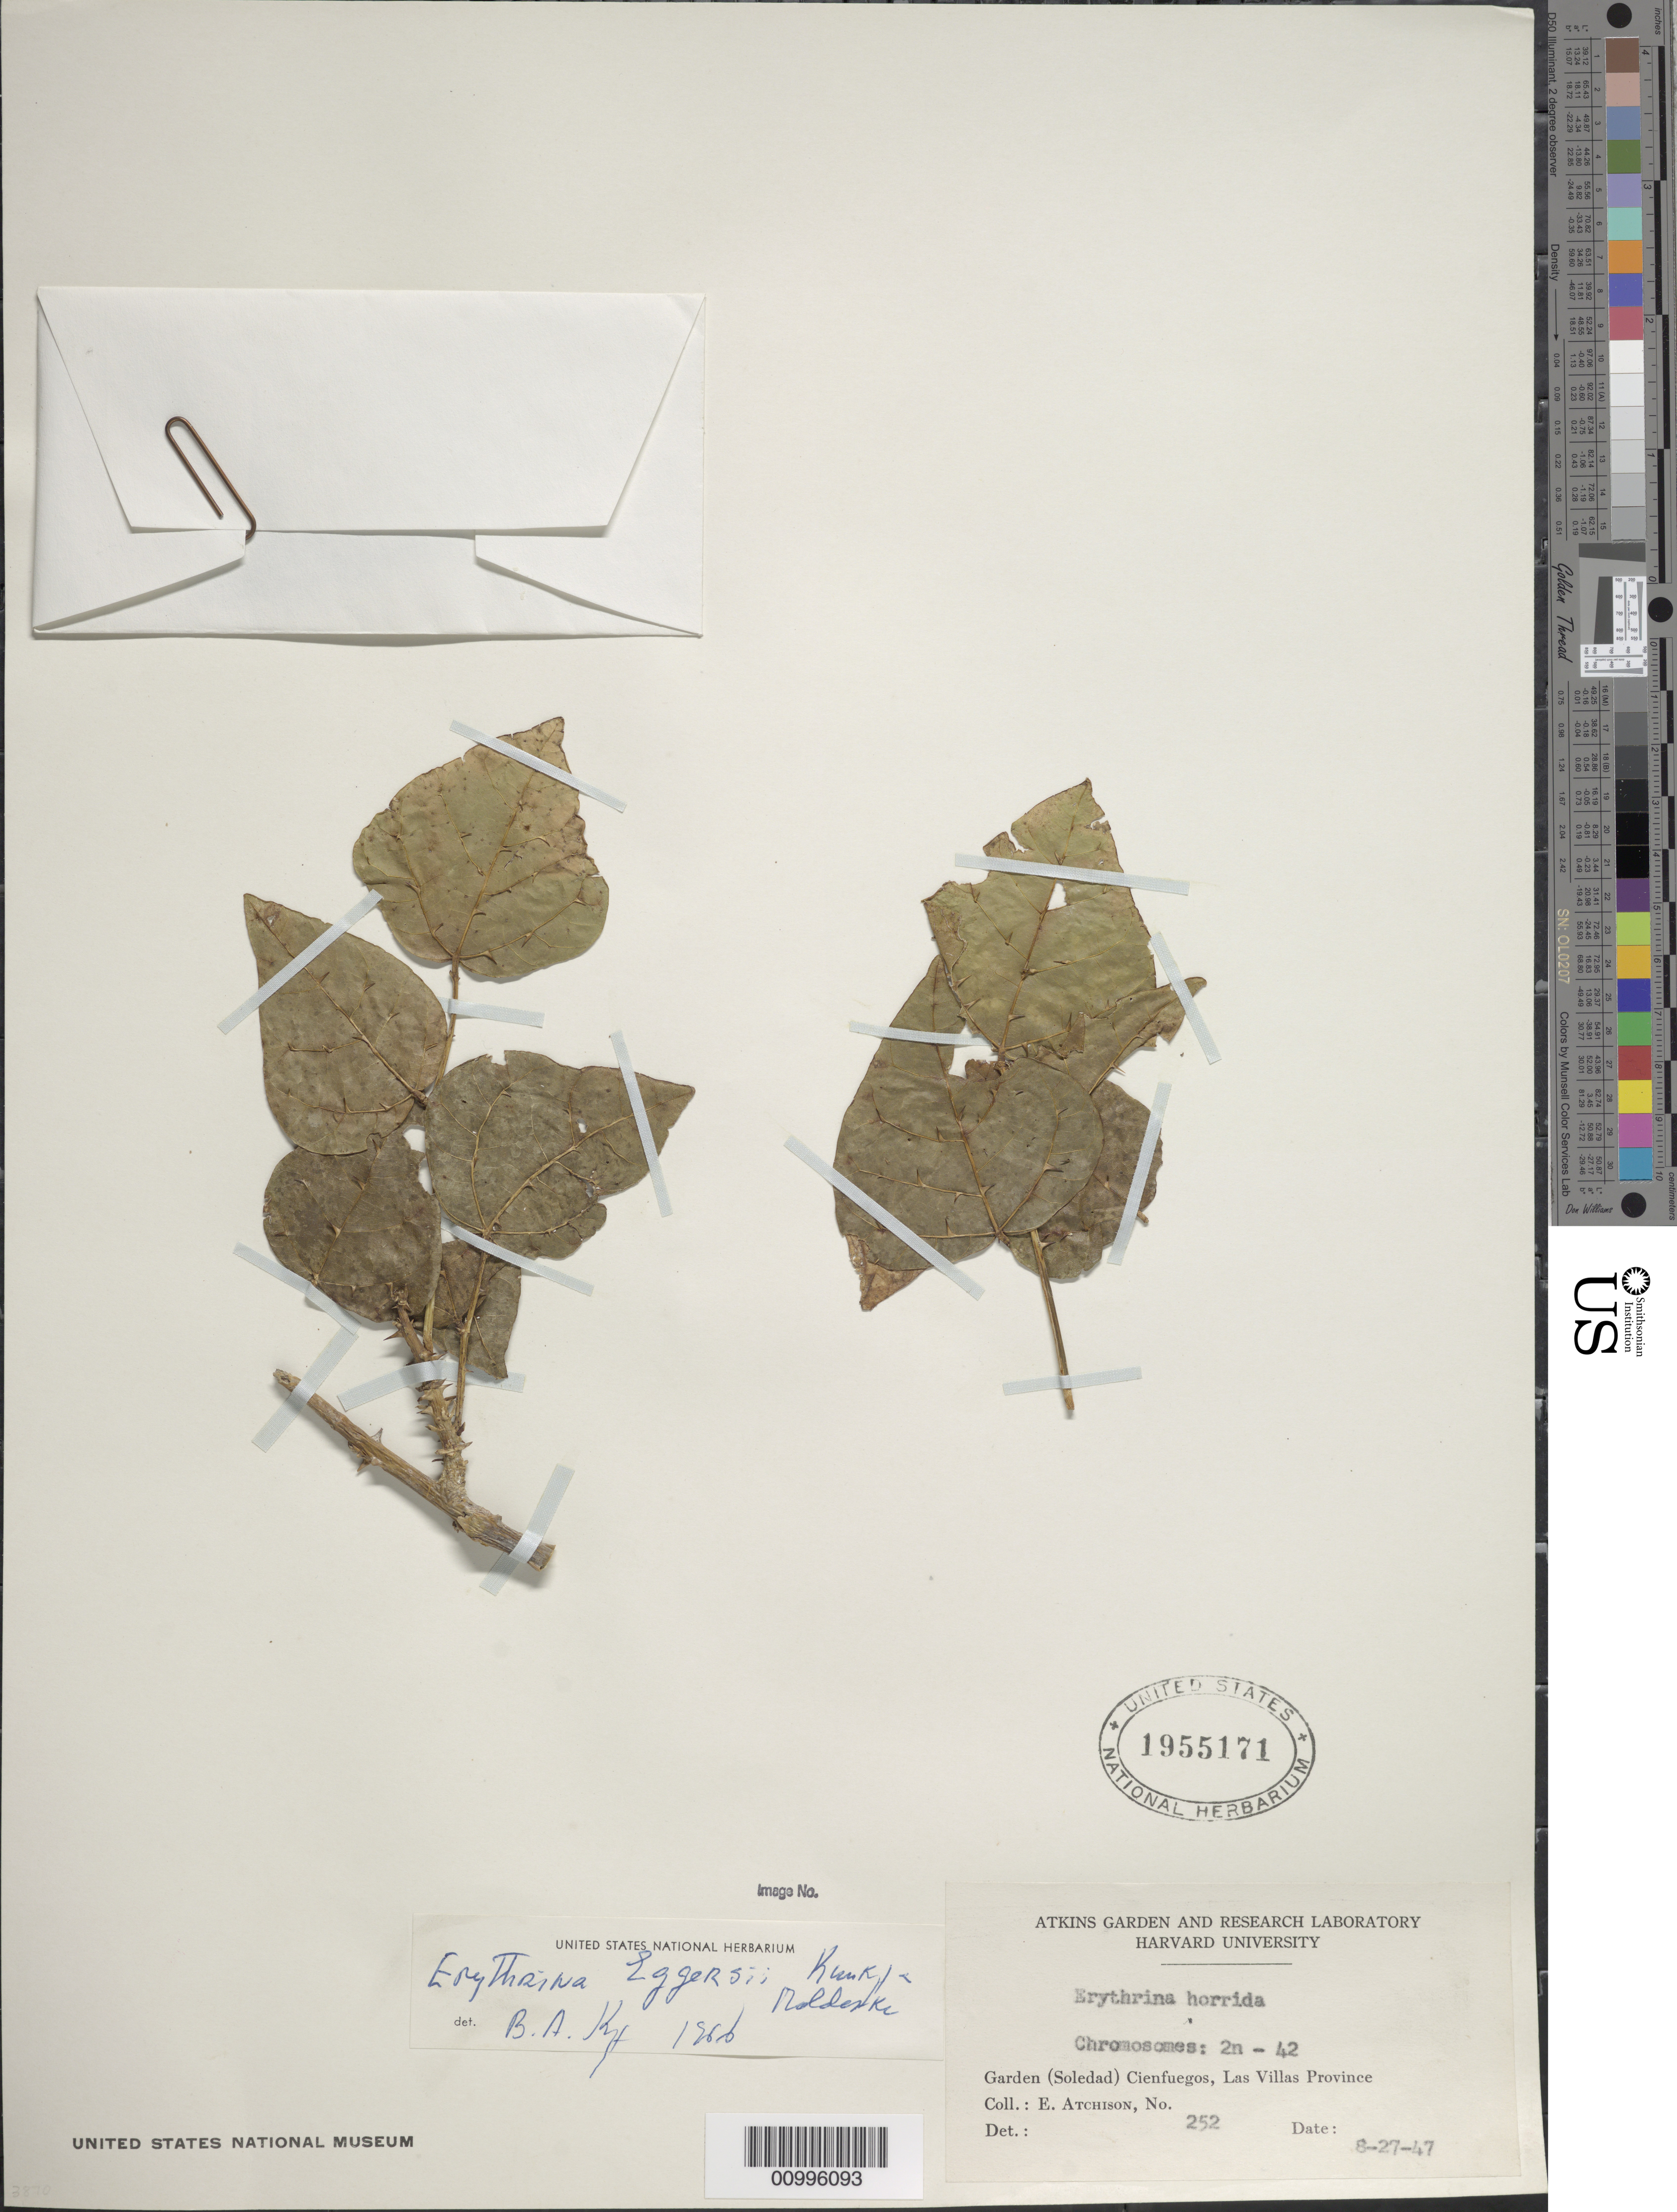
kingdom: Plantae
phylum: Tracheophyta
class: Magnoliopsida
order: Fabales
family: Fabaceae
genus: Erythrina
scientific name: Erythrina eggersii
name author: Krukoff & Moldenke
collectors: E. Atchison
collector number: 252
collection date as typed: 27 Aug 1947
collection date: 1947-08-27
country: Cuba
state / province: Cienfuegos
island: Cuba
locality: Garden (Soledad) Cienfuegos, Las Villas Province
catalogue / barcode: US 1955171